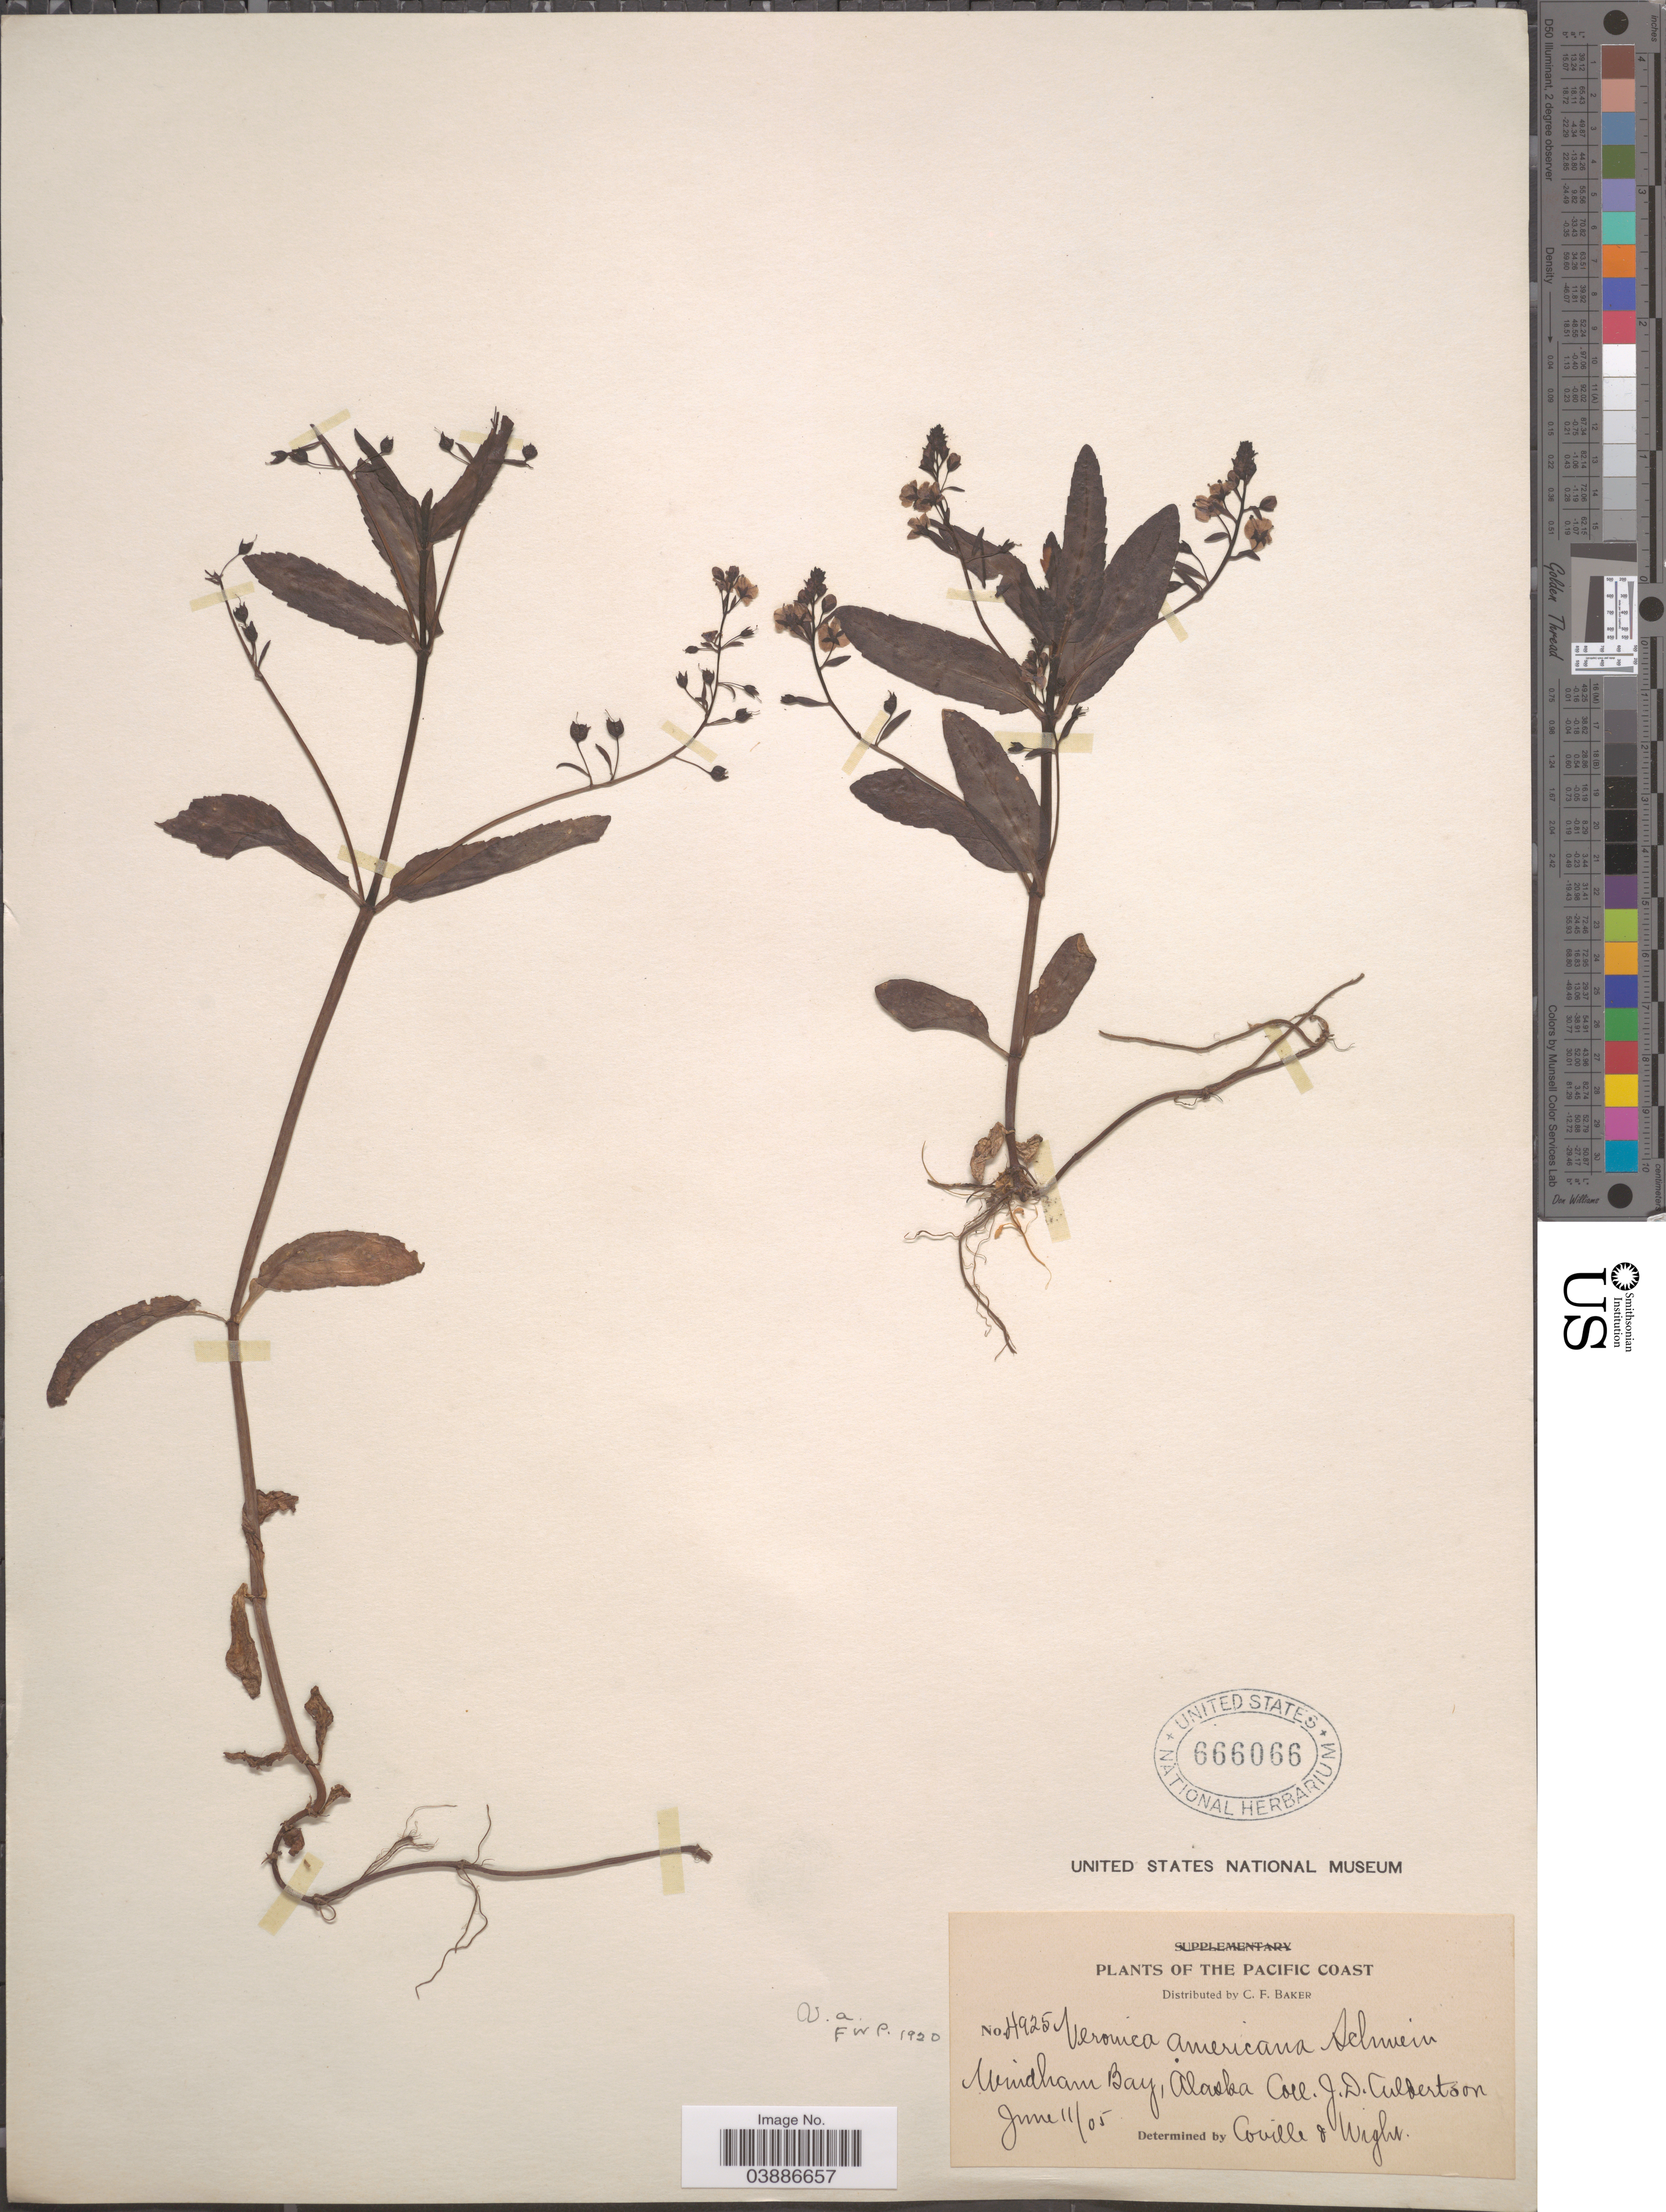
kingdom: Plantae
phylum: Tracheophyta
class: Magnoliopsida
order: Lamiales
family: Plantaginaceae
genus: Veronica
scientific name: Veronica americana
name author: Schwein. ex Benth.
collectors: J. Culberton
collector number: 4925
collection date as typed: Transcribed d/m/y: 11/6/5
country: United States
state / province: Alaska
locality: Pacific Coast. Windham Bay.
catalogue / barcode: US 666066